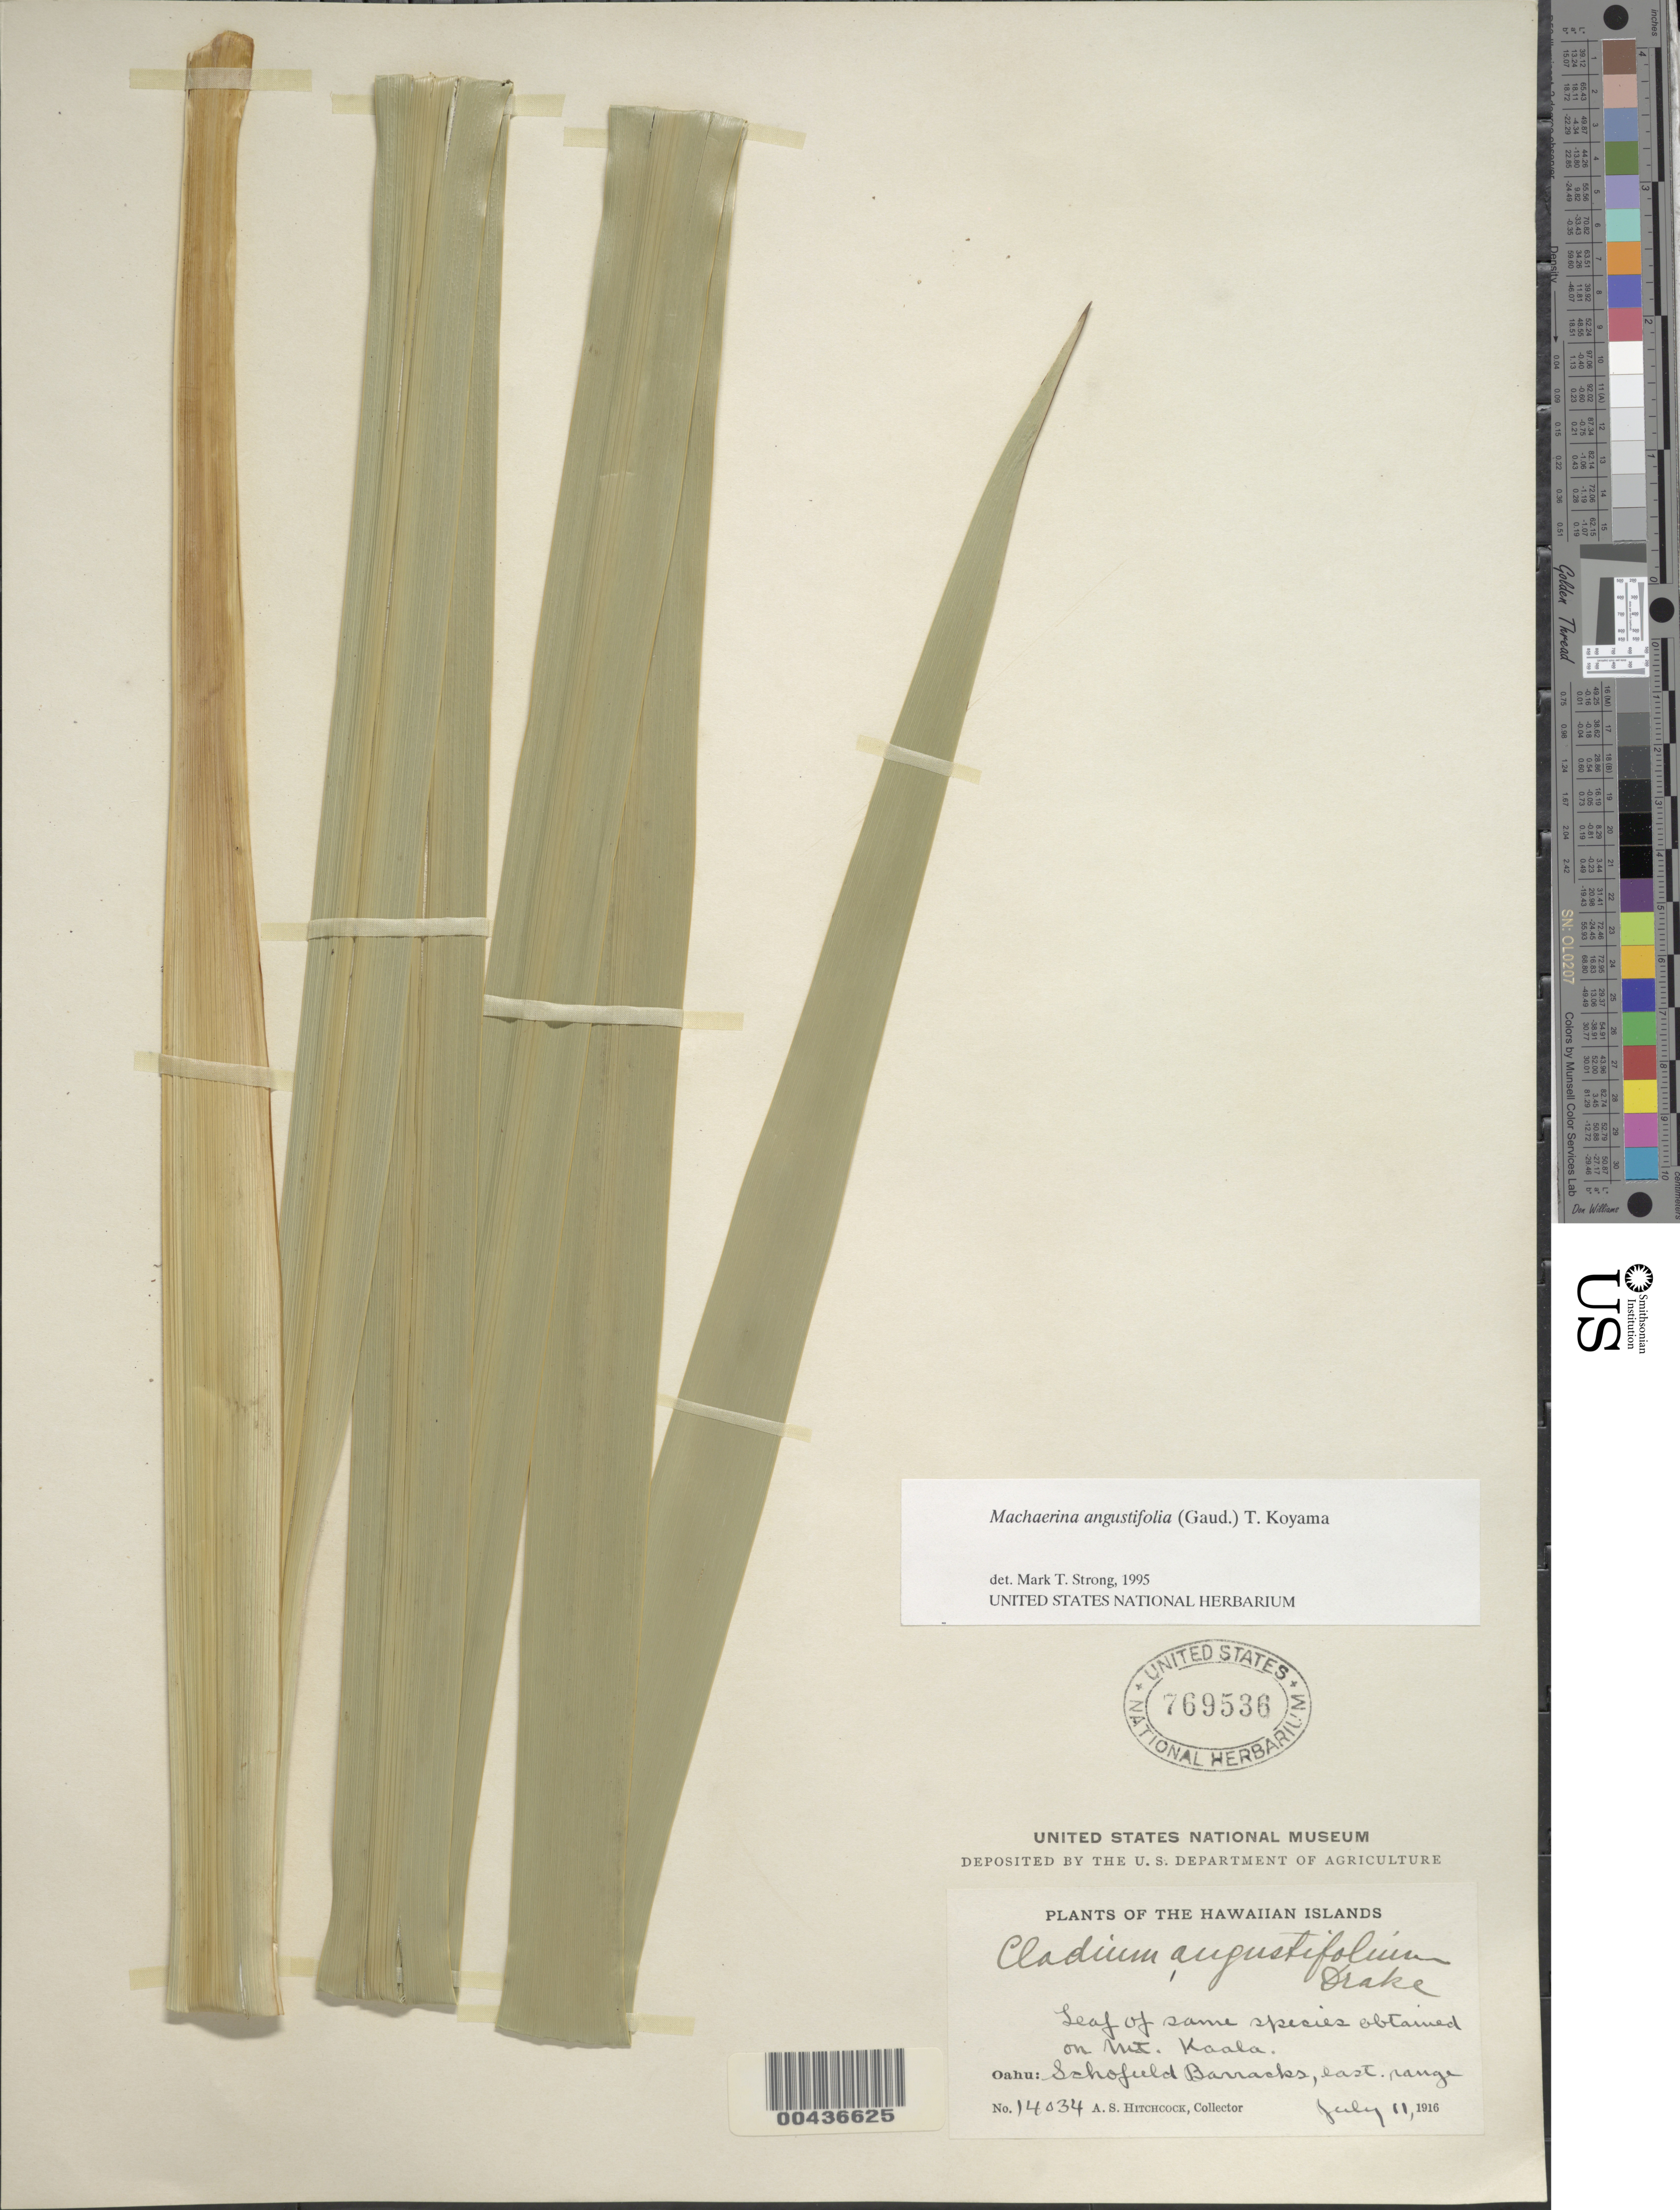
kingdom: Plantae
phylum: Tracheophyta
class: Liliopsida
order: Poales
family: Cyperaceae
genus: Machaerina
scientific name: Machaerina angustifolia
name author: (Gaudich.) T. Koyama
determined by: Strong, M. T., (US), Smithsonian Institution - National Museum of Natural History (UNITED STATES)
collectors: A. S. Hitchcock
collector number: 14034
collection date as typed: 11 Jul 1916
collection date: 1916-07-11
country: United States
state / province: Hawaii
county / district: Honolulu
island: Oahu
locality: Schofield Barracks, E range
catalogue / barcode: US 769536